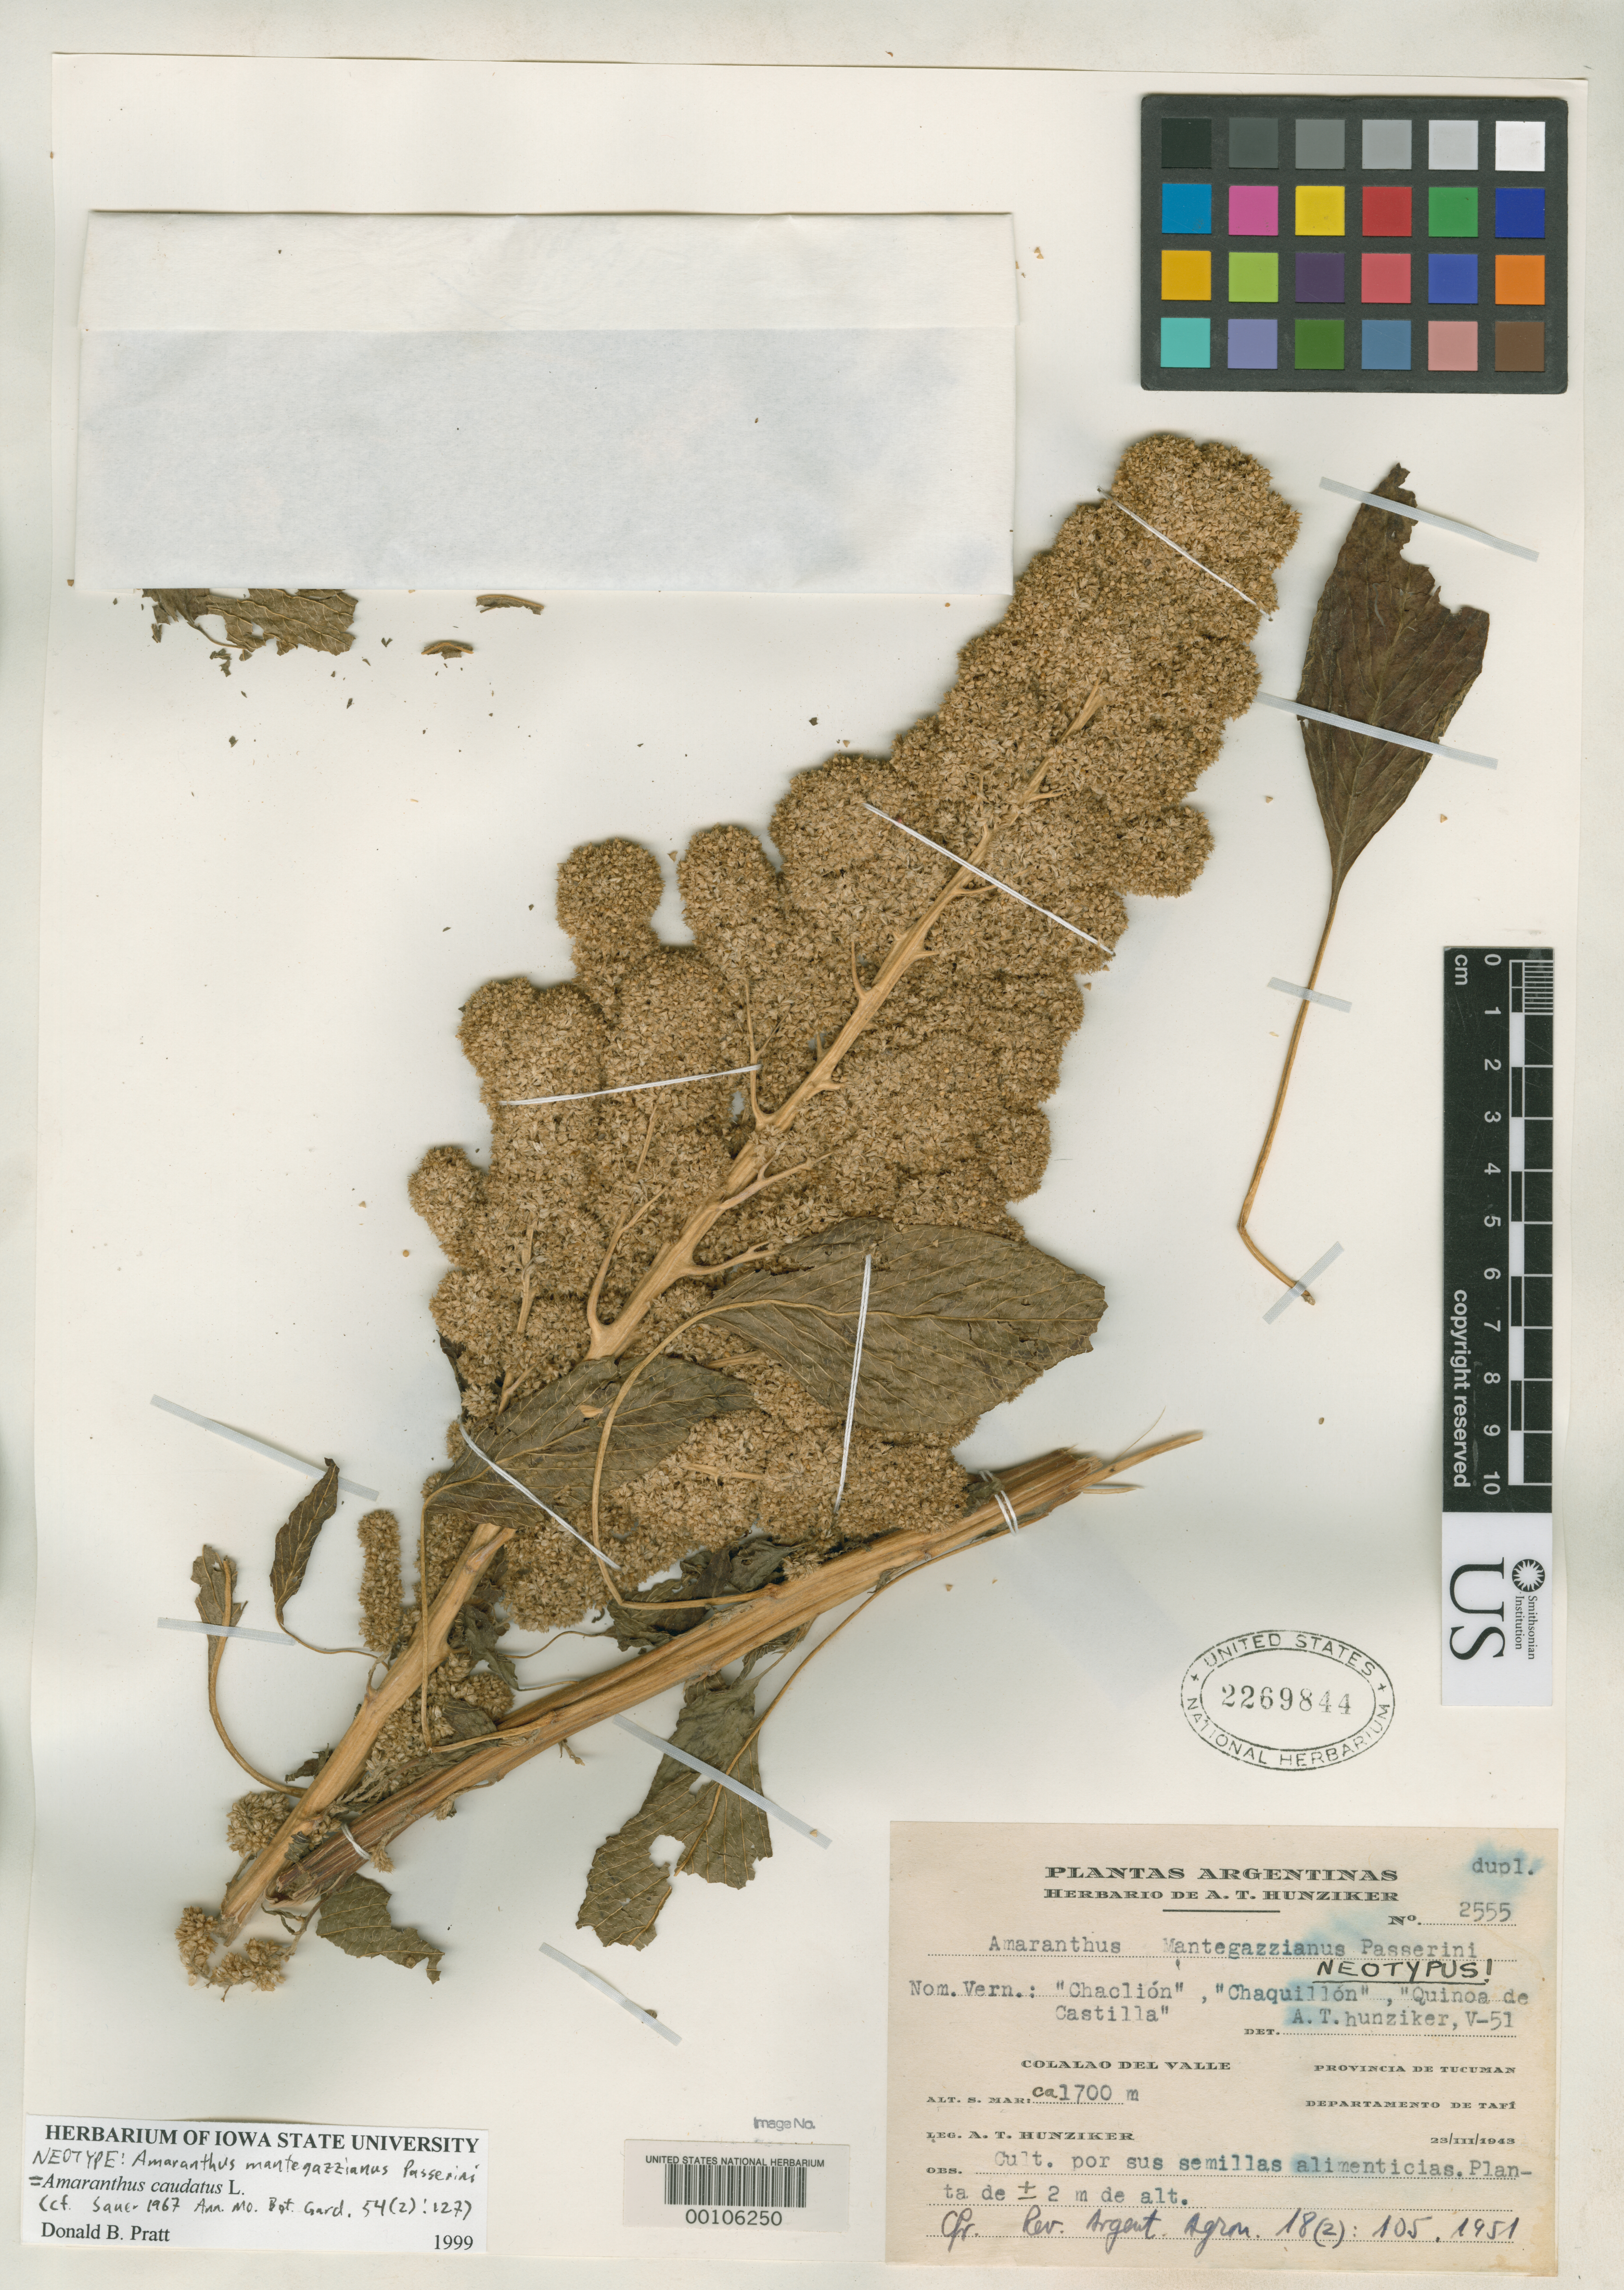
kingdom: Plantae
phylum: Tracheophyta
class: Magnoliopsida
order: Caryophyllales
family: Amaranthaceae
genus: Amaranthus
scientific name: Amaranthus mantegazzianus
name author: Pass.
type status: Isoneotype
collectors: A. T. Hunziker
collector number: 2555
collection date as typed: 23 Mar 1945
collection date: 1945-03-23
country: Argentina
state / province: Tucumán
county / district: Tafí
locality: Colalao del Valle.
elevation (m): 1700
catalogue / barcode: US 2269844